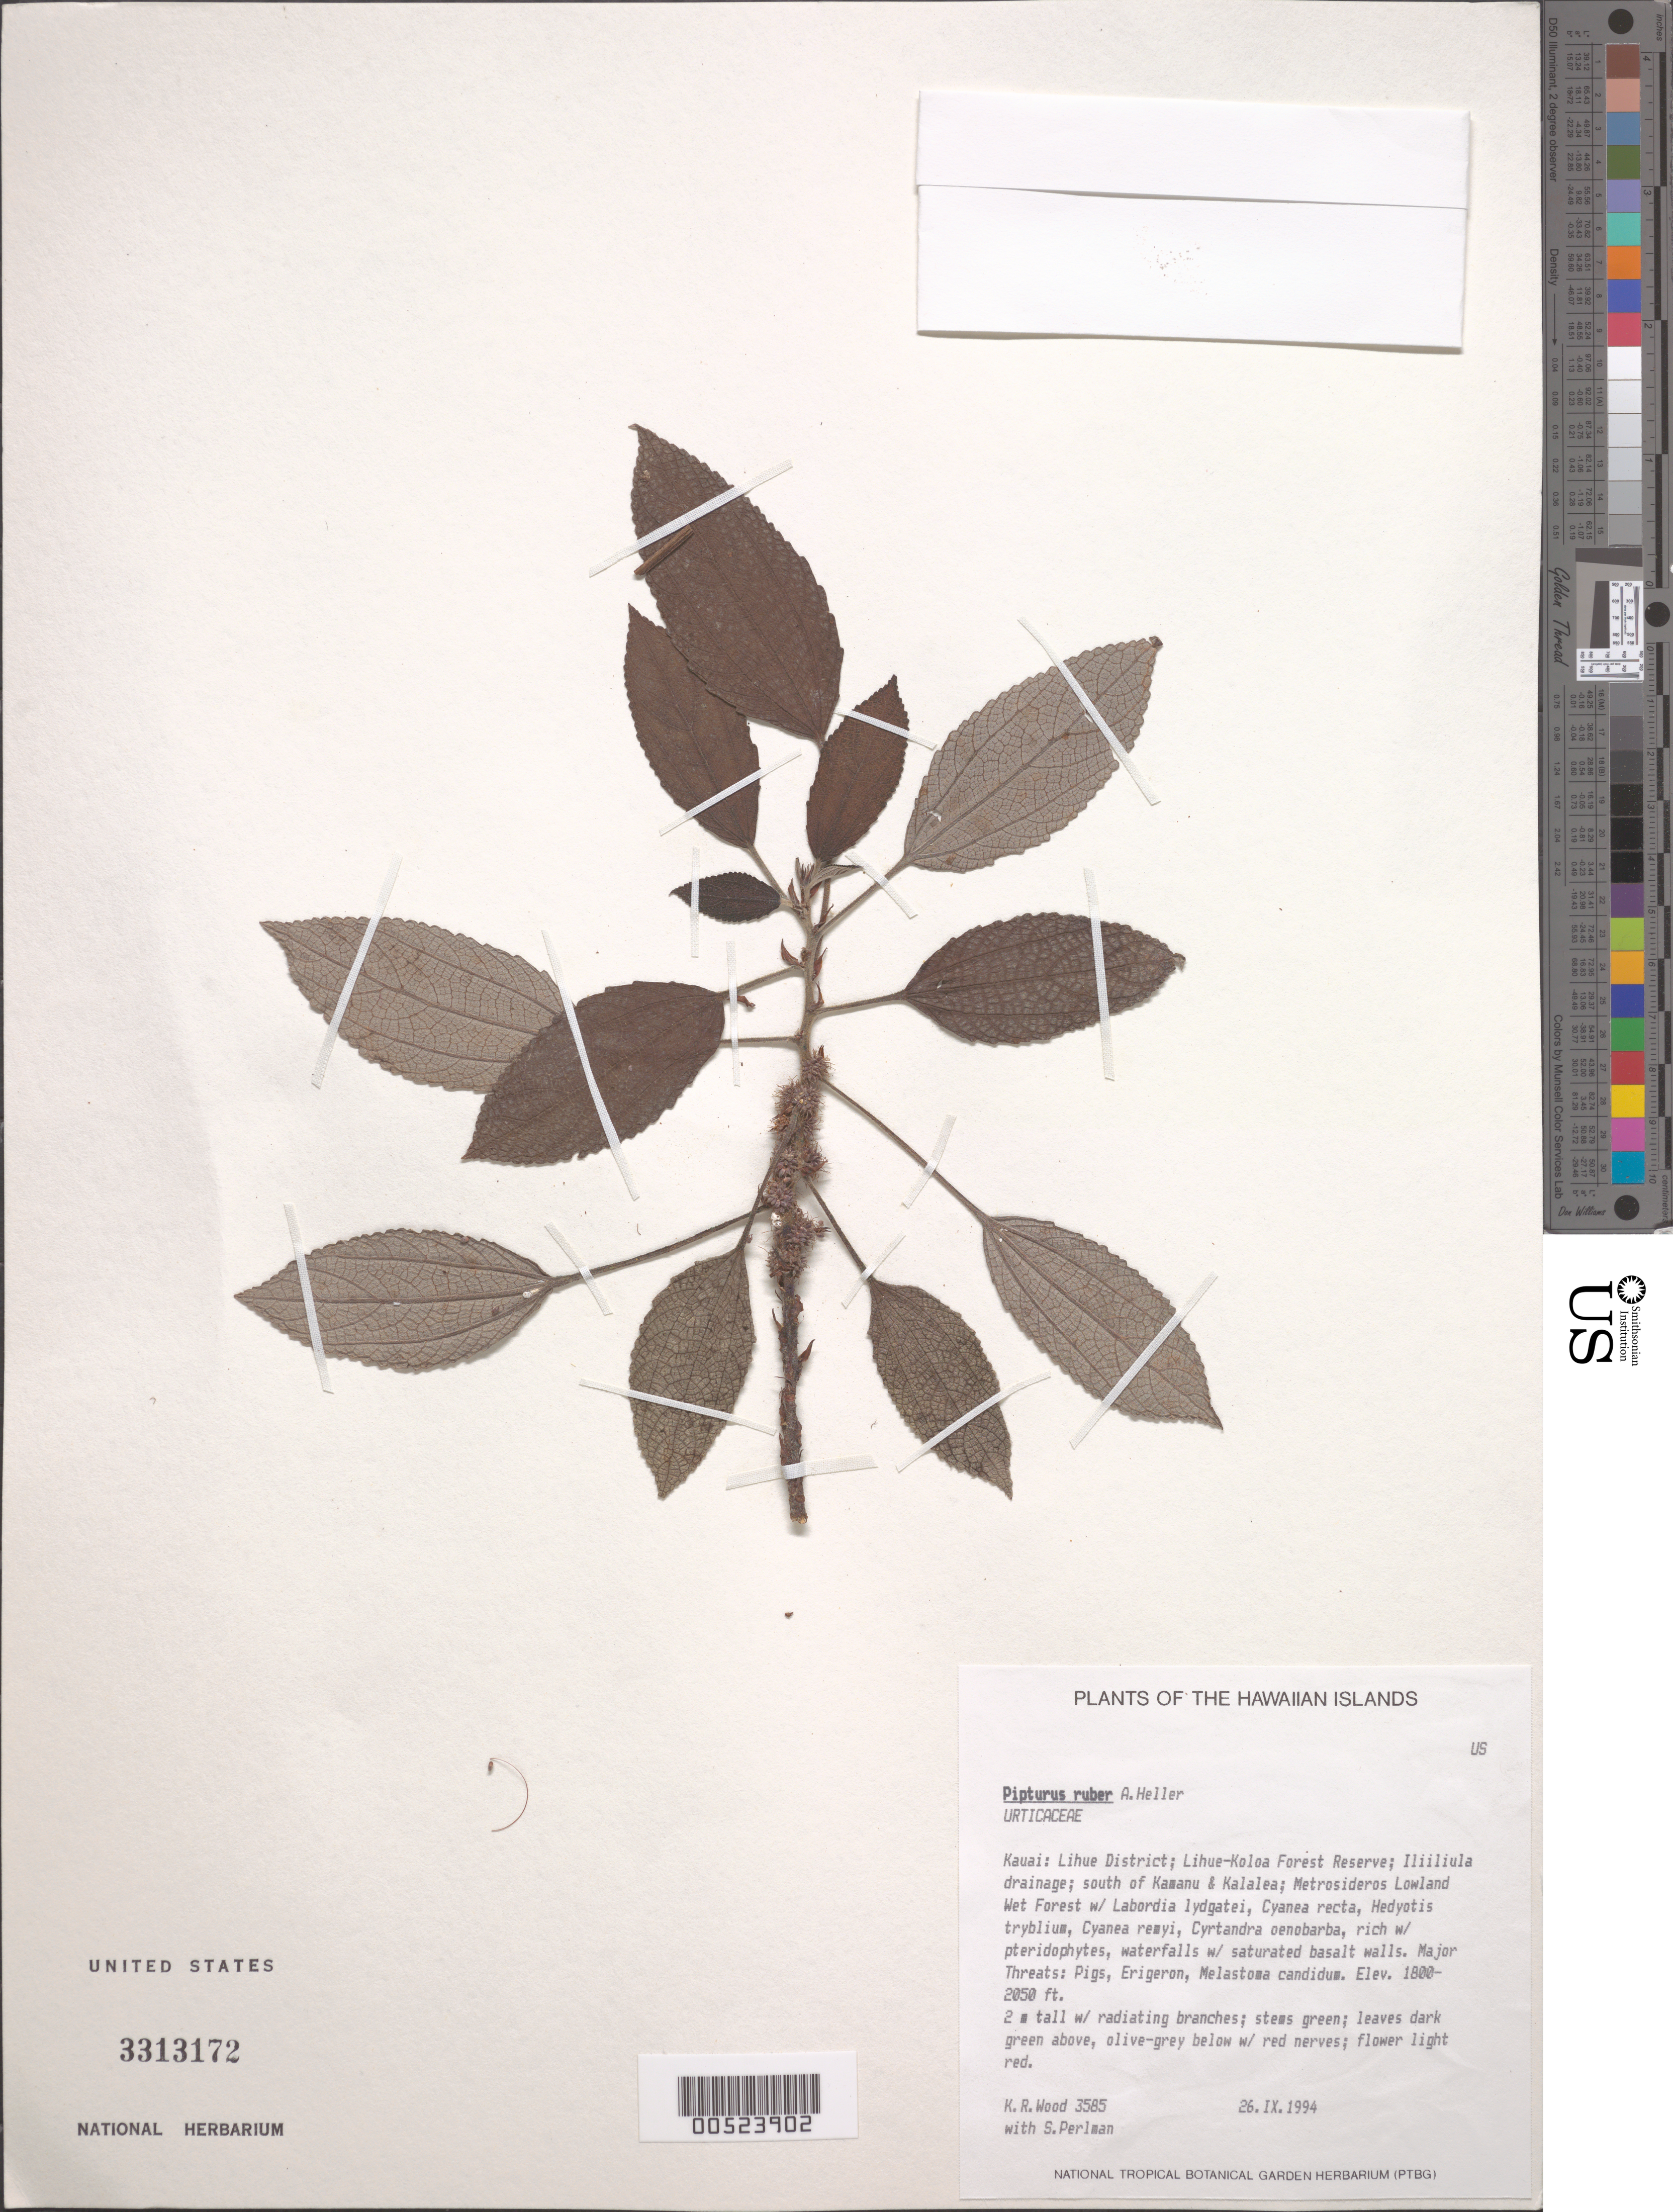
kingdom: Plantae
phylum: Tracheophyta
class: Magnoliopsida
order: Rosales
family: Urticaceae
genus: Pipturus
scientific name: Pipturus ruber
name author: A. Heller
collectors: K. R. Wood & S. P. Perlman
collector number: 3585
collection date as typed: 26 Sep 1994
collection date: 1994-09-26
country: United States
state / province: Hawaii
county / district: Kauai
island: Kaua'i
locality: Lihue Dist, Lihue-Koloa Forest Reserve, Iliiliula drainage, S of Kamanu & Kalalea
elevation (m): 549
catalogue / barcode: US 3313172